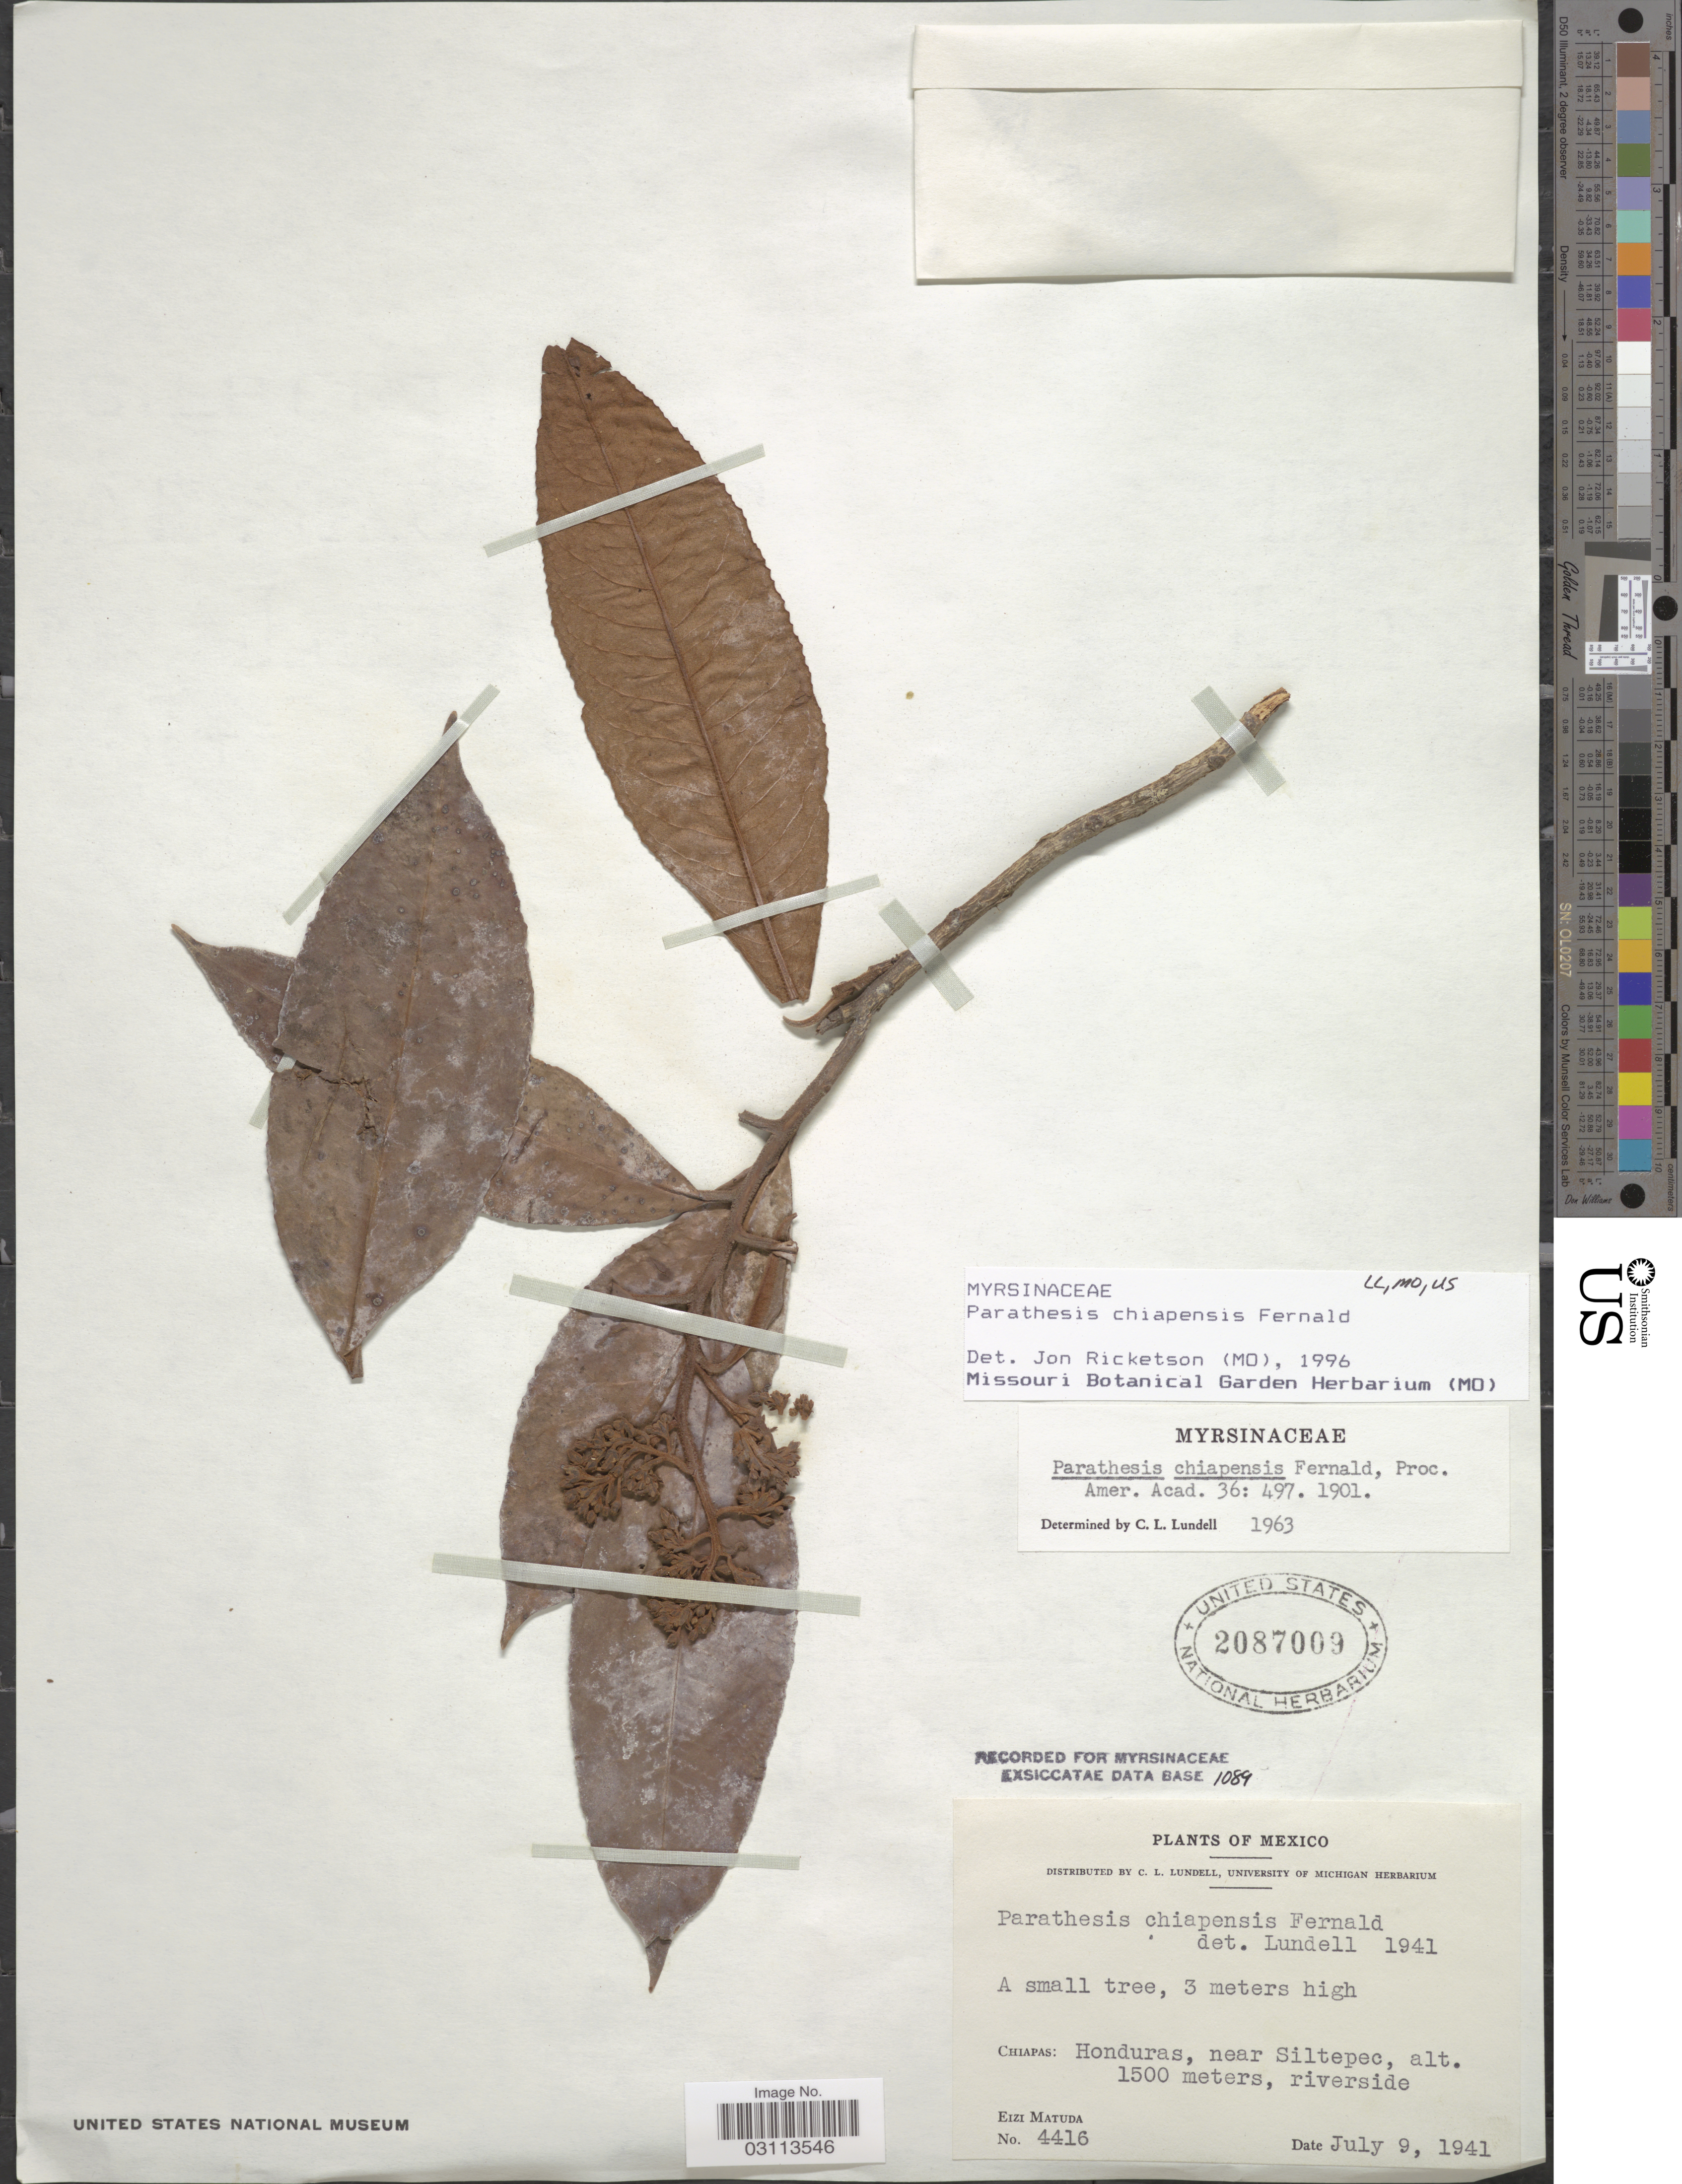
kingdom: Plantae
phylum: Tracheophyta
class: Magnoliopsida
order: Ericales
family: Primulaceae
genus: Parathesis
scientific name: Parathesis chiapensis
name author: Fernald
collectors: E. Matuda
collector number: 4416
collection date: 1941-07-09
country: Mexico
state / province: Chiapas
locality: Honduras, near Siltepec.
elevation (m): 1500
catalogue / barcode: US 2087009